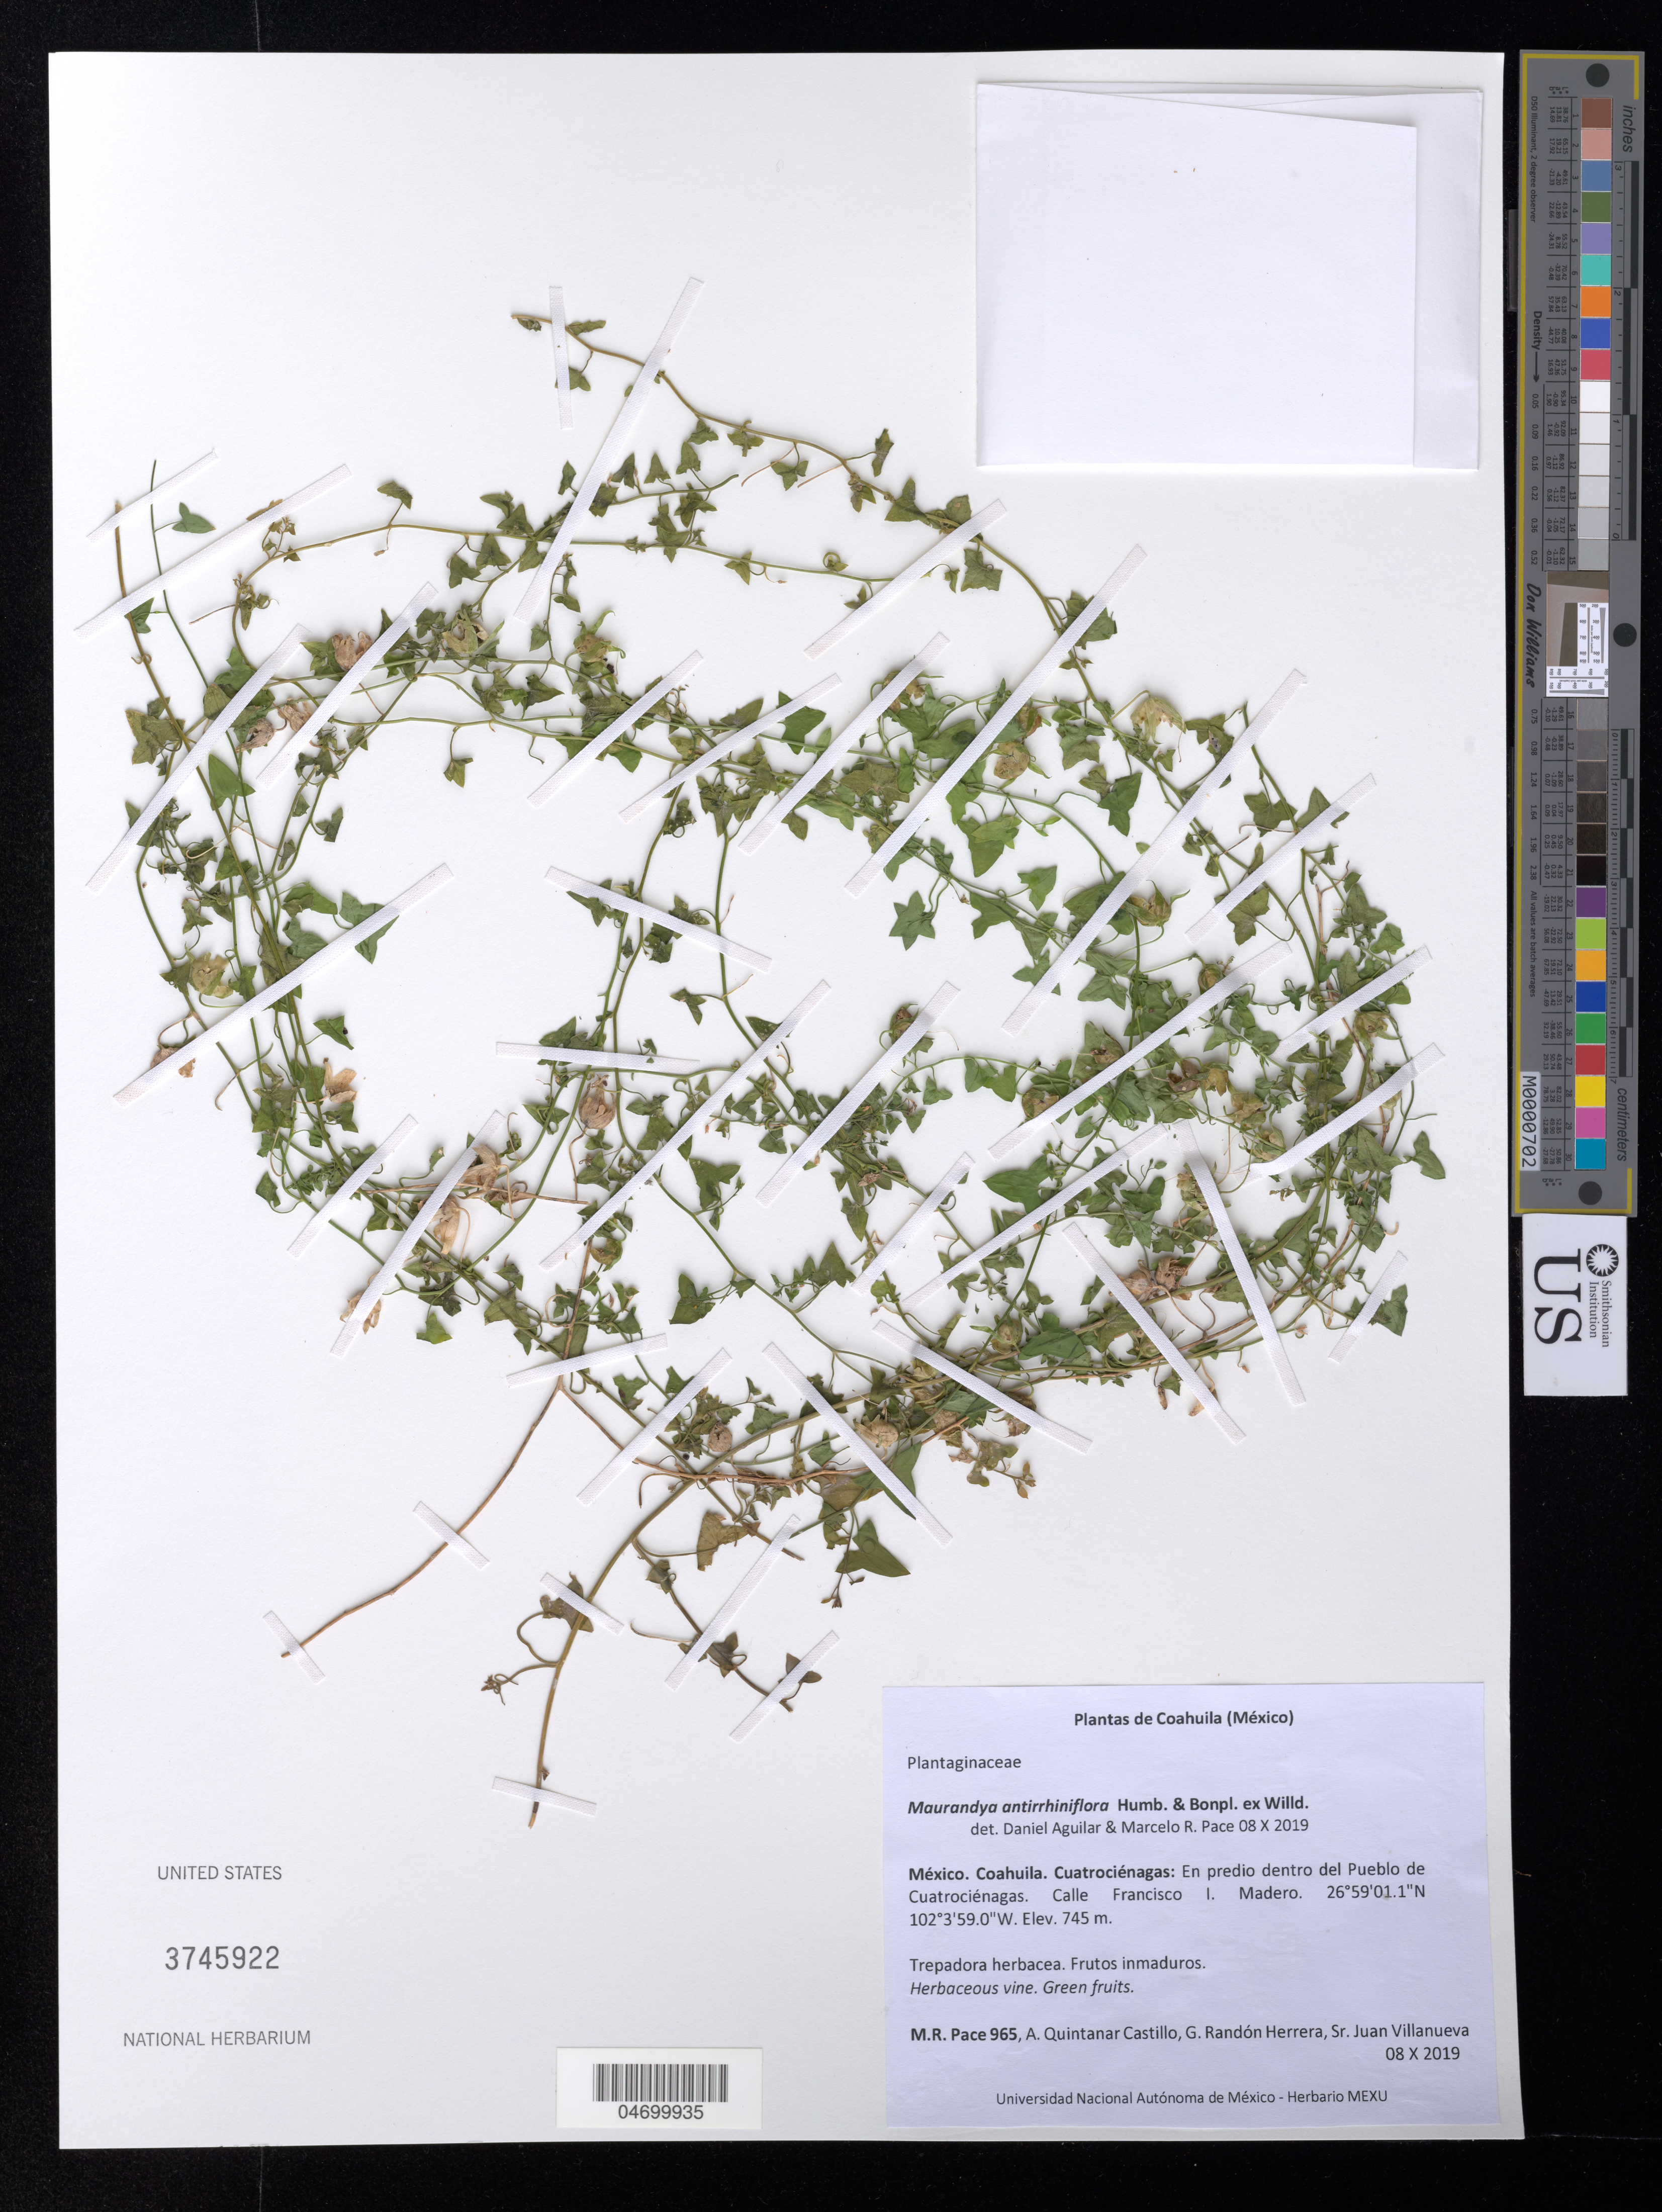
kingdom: Plantae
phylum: Tracheophyta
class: Magnoliopsida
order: Lamiales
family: Plantaginaceae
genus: Maurandya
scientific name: Maurandya antirrhiniflora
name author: Humb. & Bonpl. ex Willd.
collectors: M. Pace, A. Quintanar Castillo, G. Randón Herrera & J. Villanueva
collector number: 965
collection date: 2019-10-08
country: Mexico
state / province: Coahuila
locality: Cuatrociénagas: En predio dentro del Pueblo de Cuatrociénagas. Calle Francisco I. Madero.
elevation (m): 745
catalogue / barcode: US 3745922